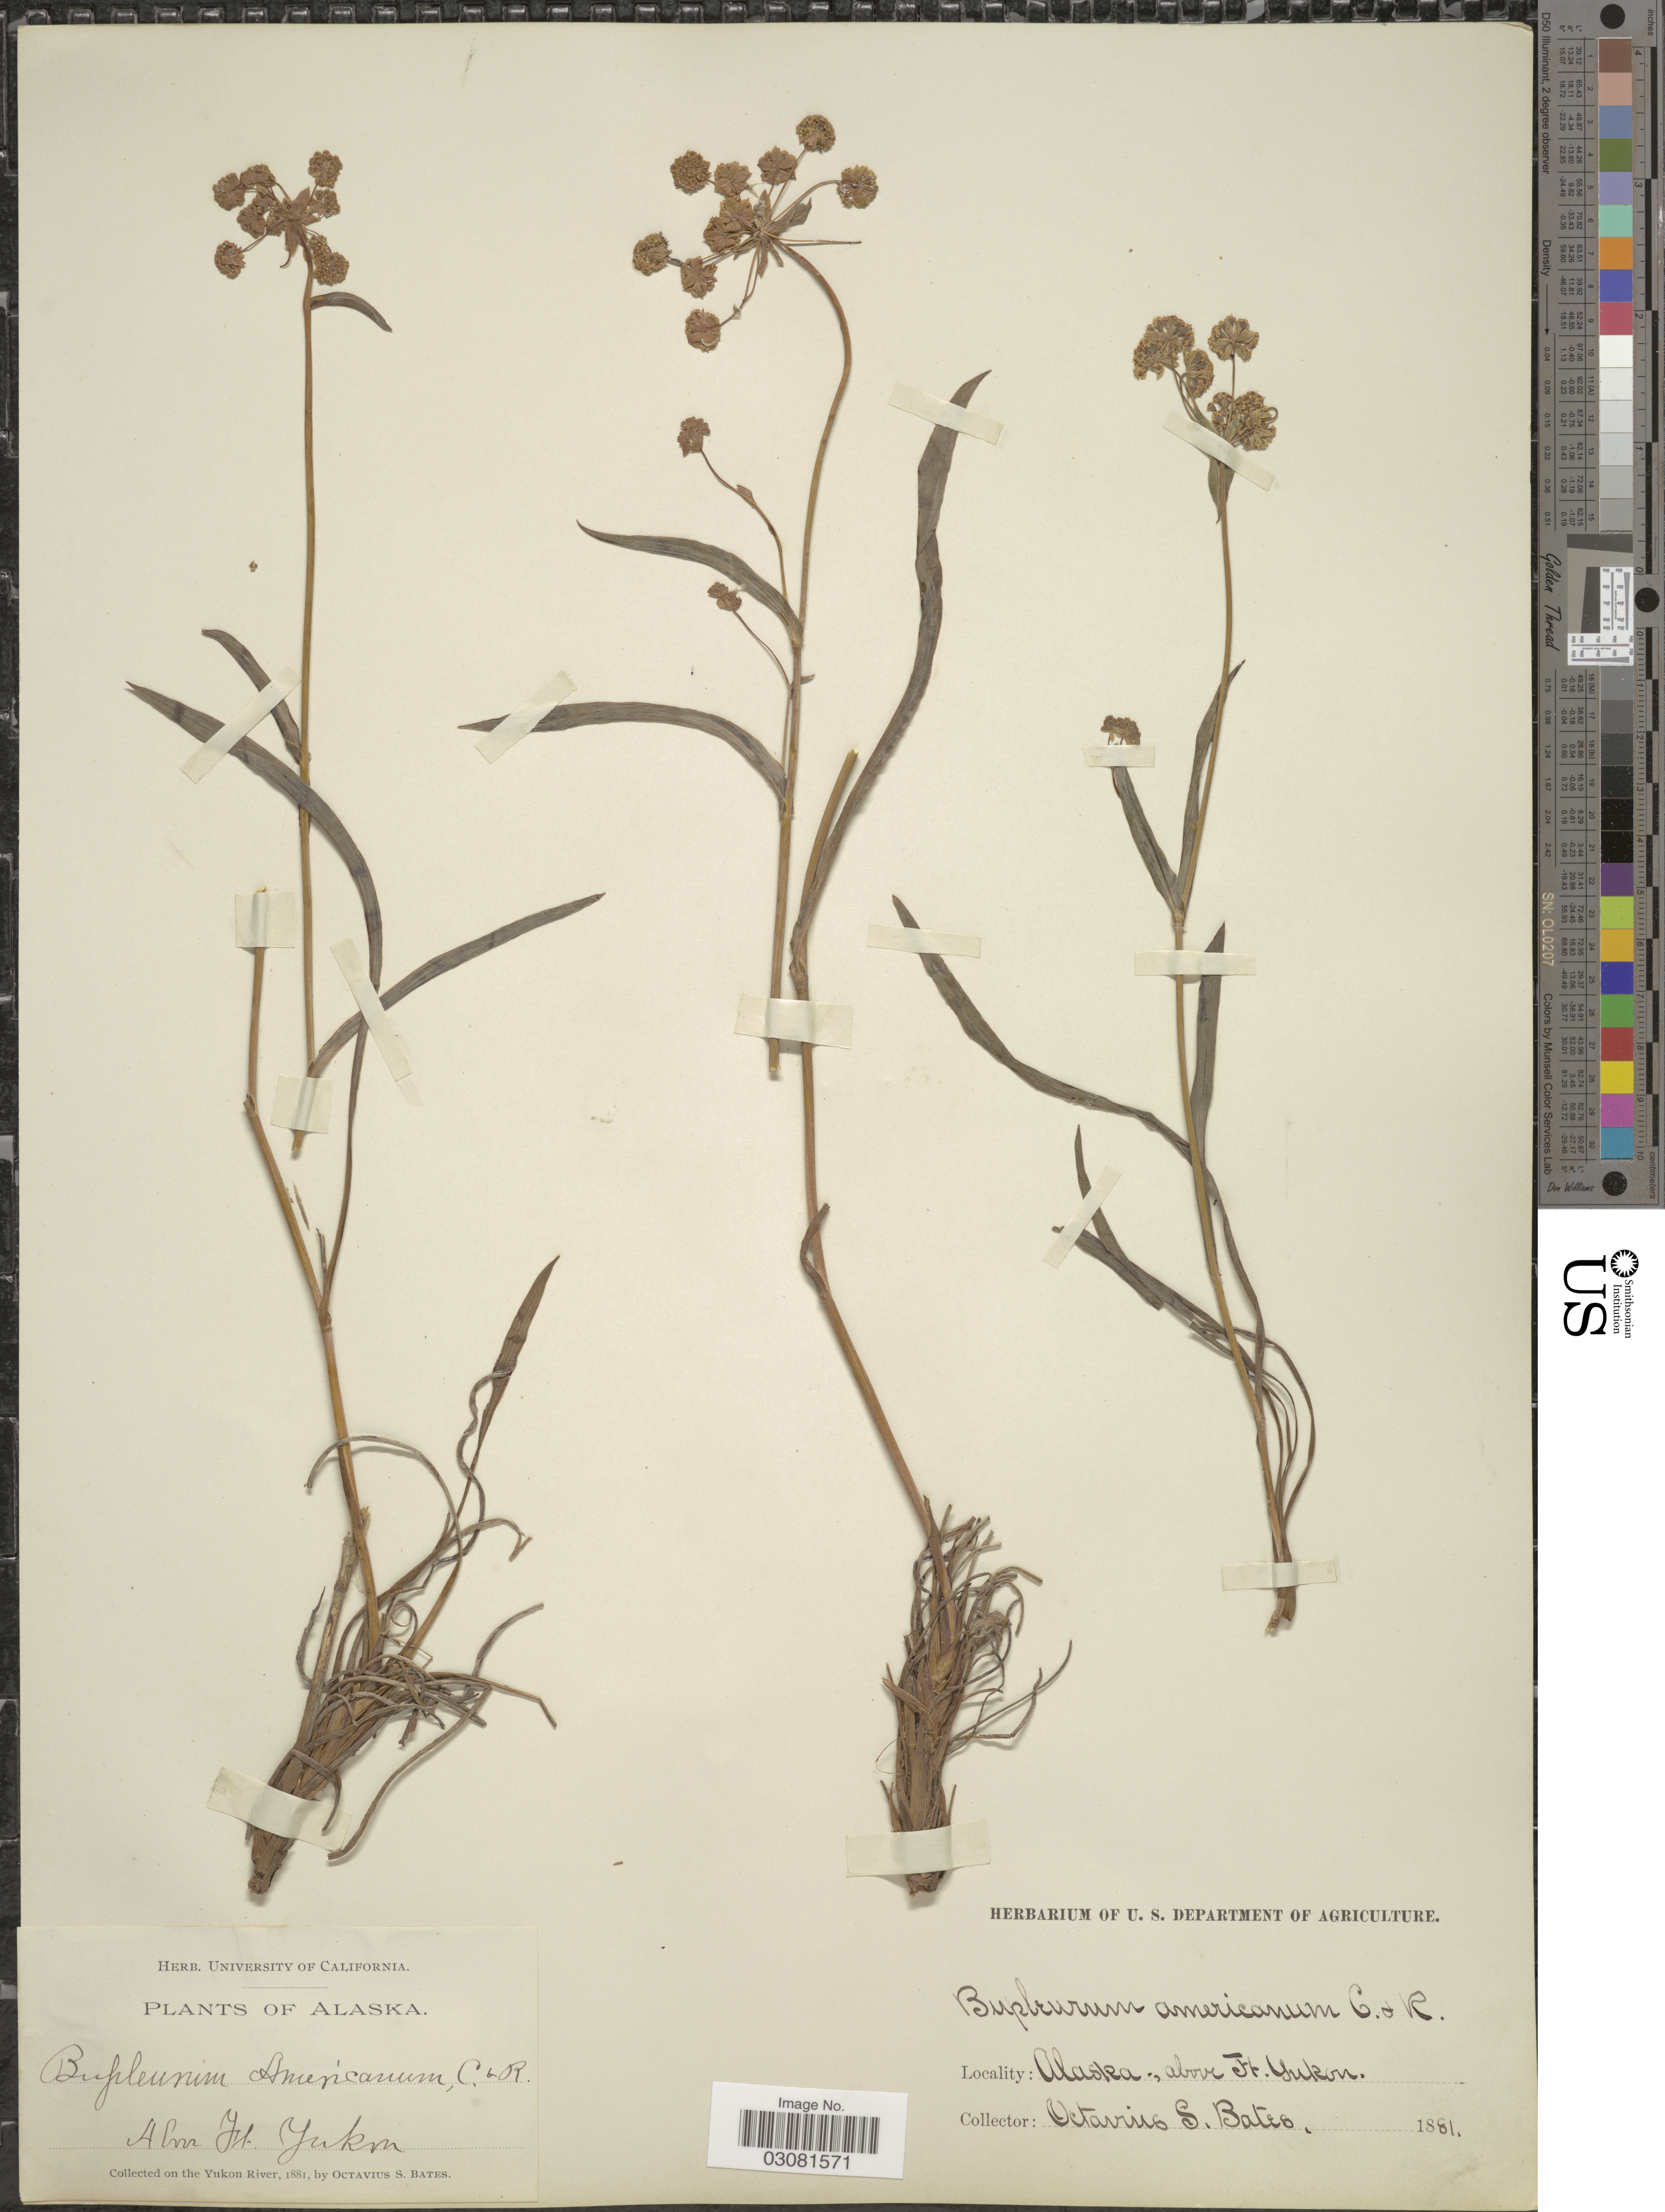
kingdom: Plantae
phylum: Tracheophyta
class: Magnoliopsida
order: Apiales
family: Apiaceae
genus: Bupleurum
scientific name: Bupleurum americanum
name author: J.M. Coult. & Rose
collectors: O. Bates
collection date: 1881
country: United States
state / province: Alaska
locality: Above Ft. Yukon. on the Yukon River.